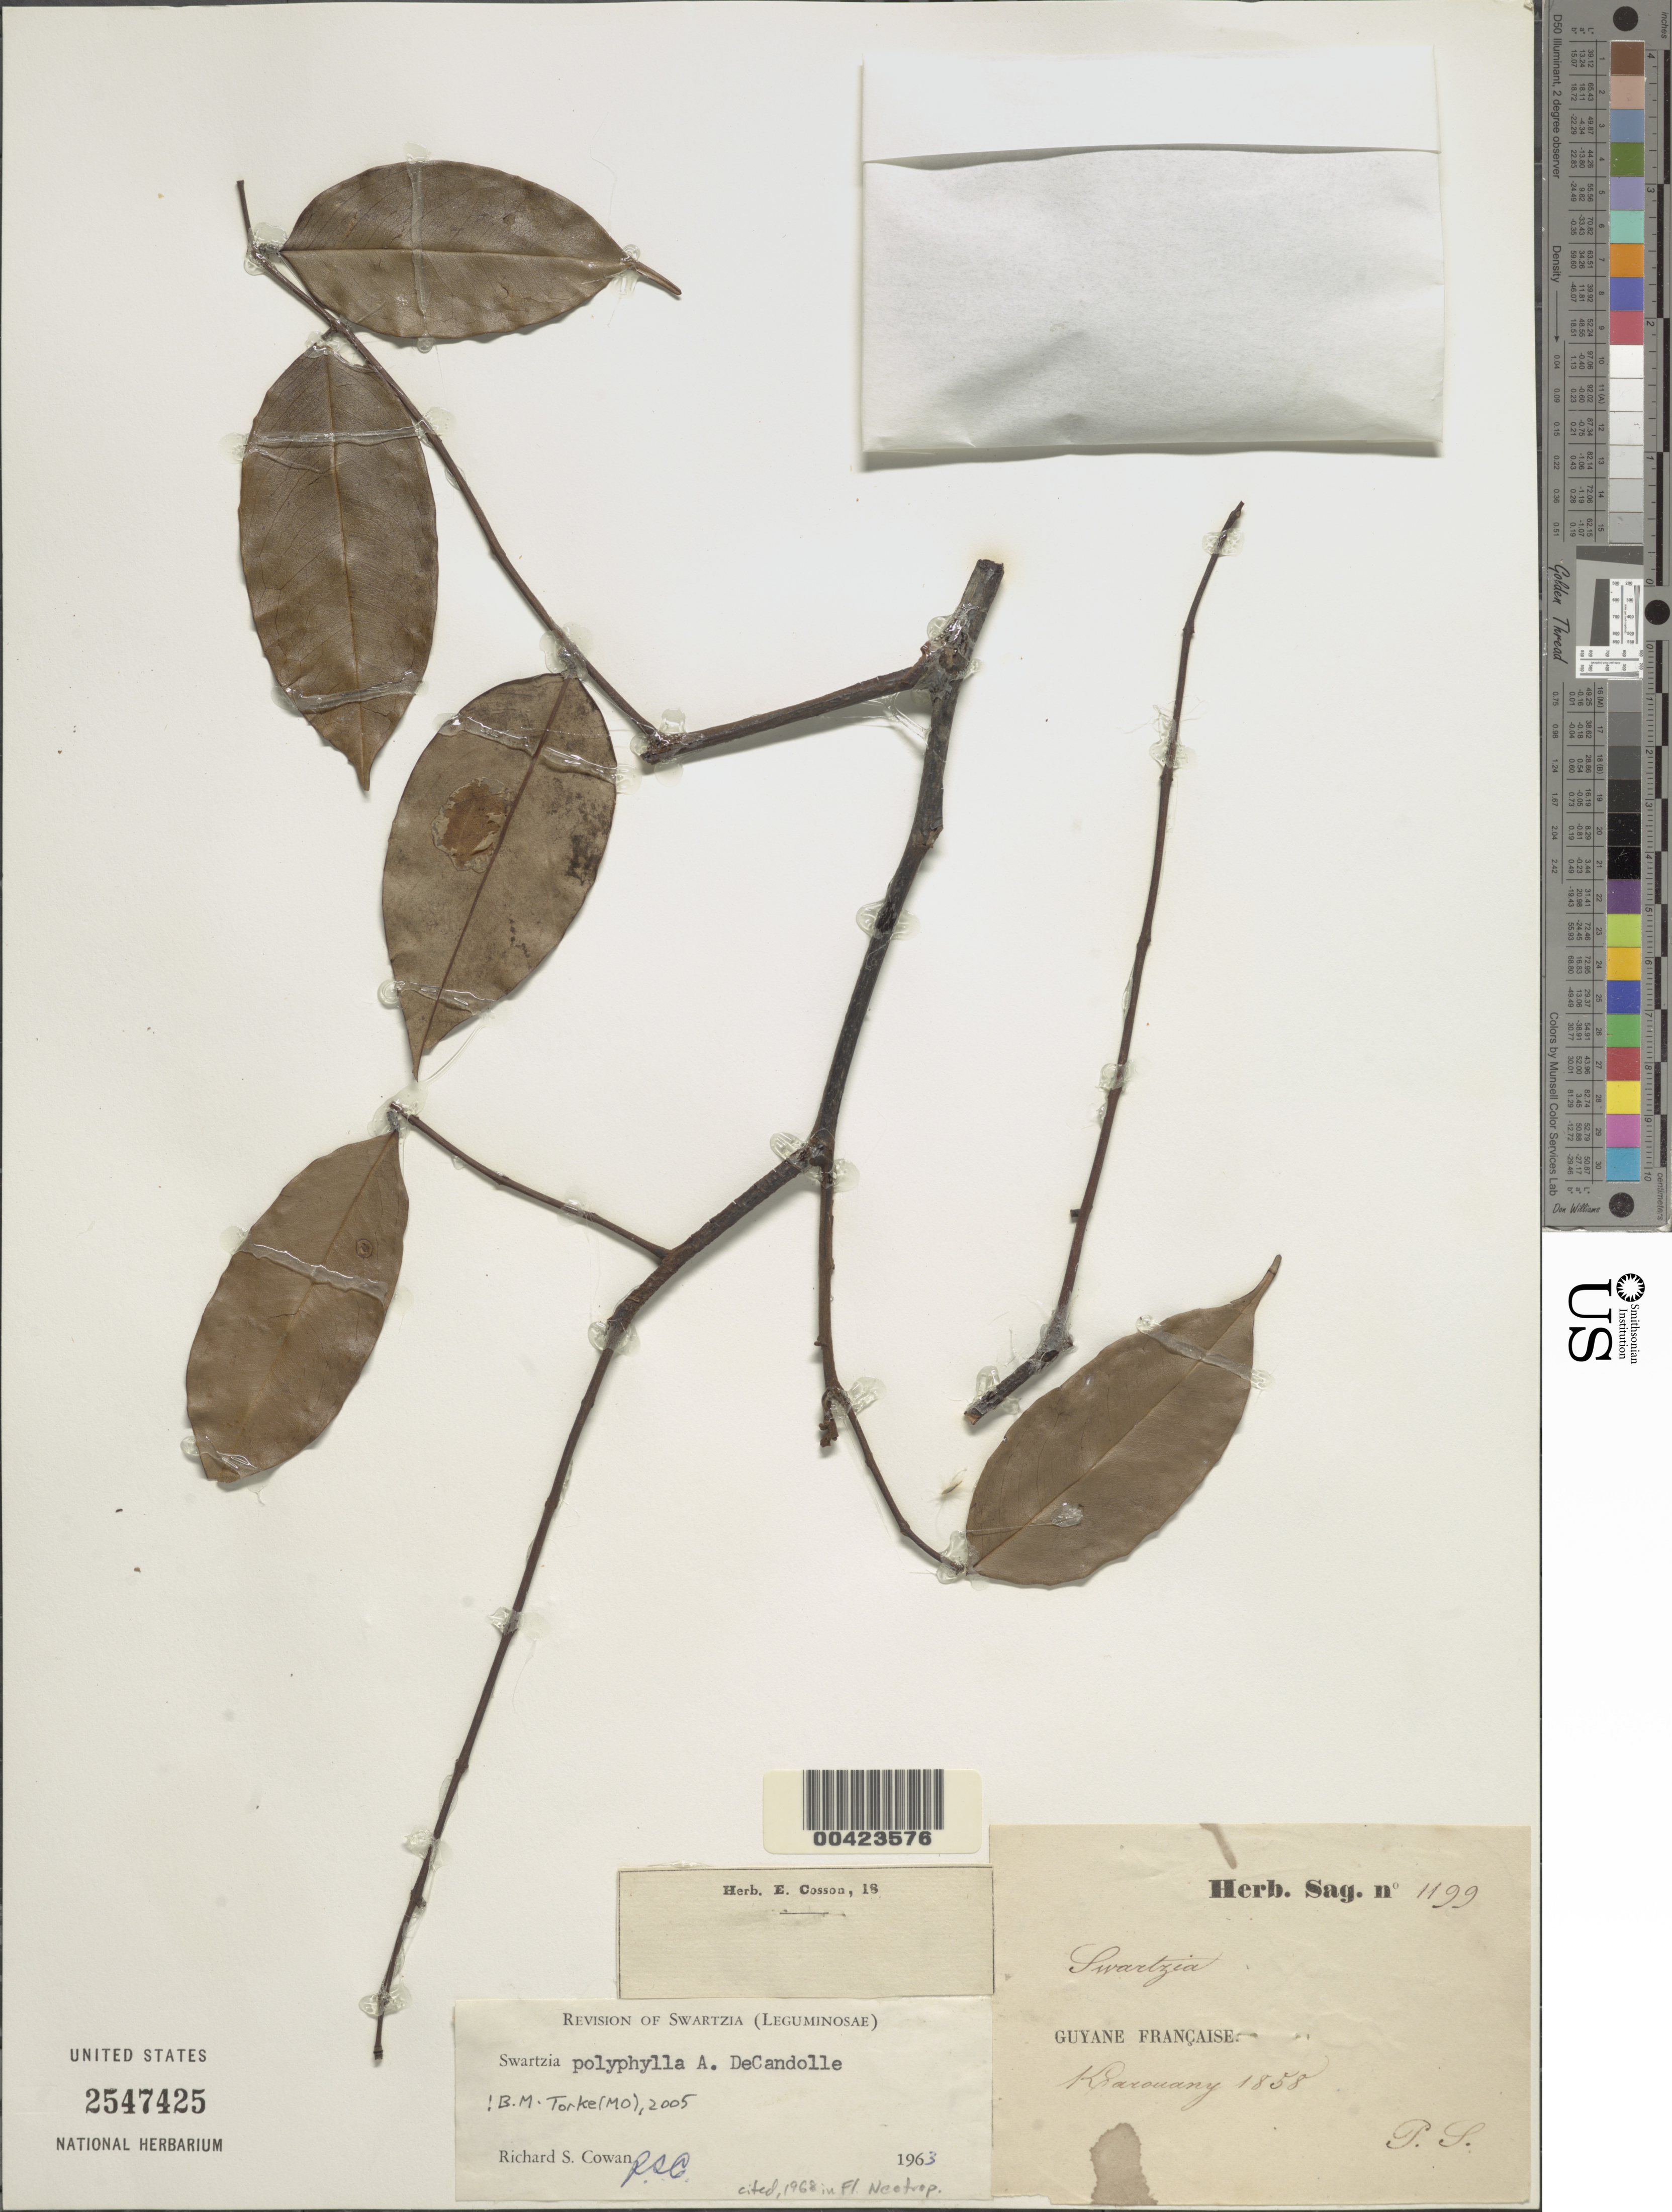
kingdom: Plantae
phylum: Tracheophyta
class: Magnoliopsida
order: Fabales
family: Fabaceae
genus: Swartzia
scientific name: Swartzia polyphylla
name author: DC.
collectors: P. A. Sagot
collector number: Herb. Sag. 1199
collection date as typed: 1858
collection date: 1858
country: French Guiana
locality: Karouany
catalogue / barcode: US 2547425